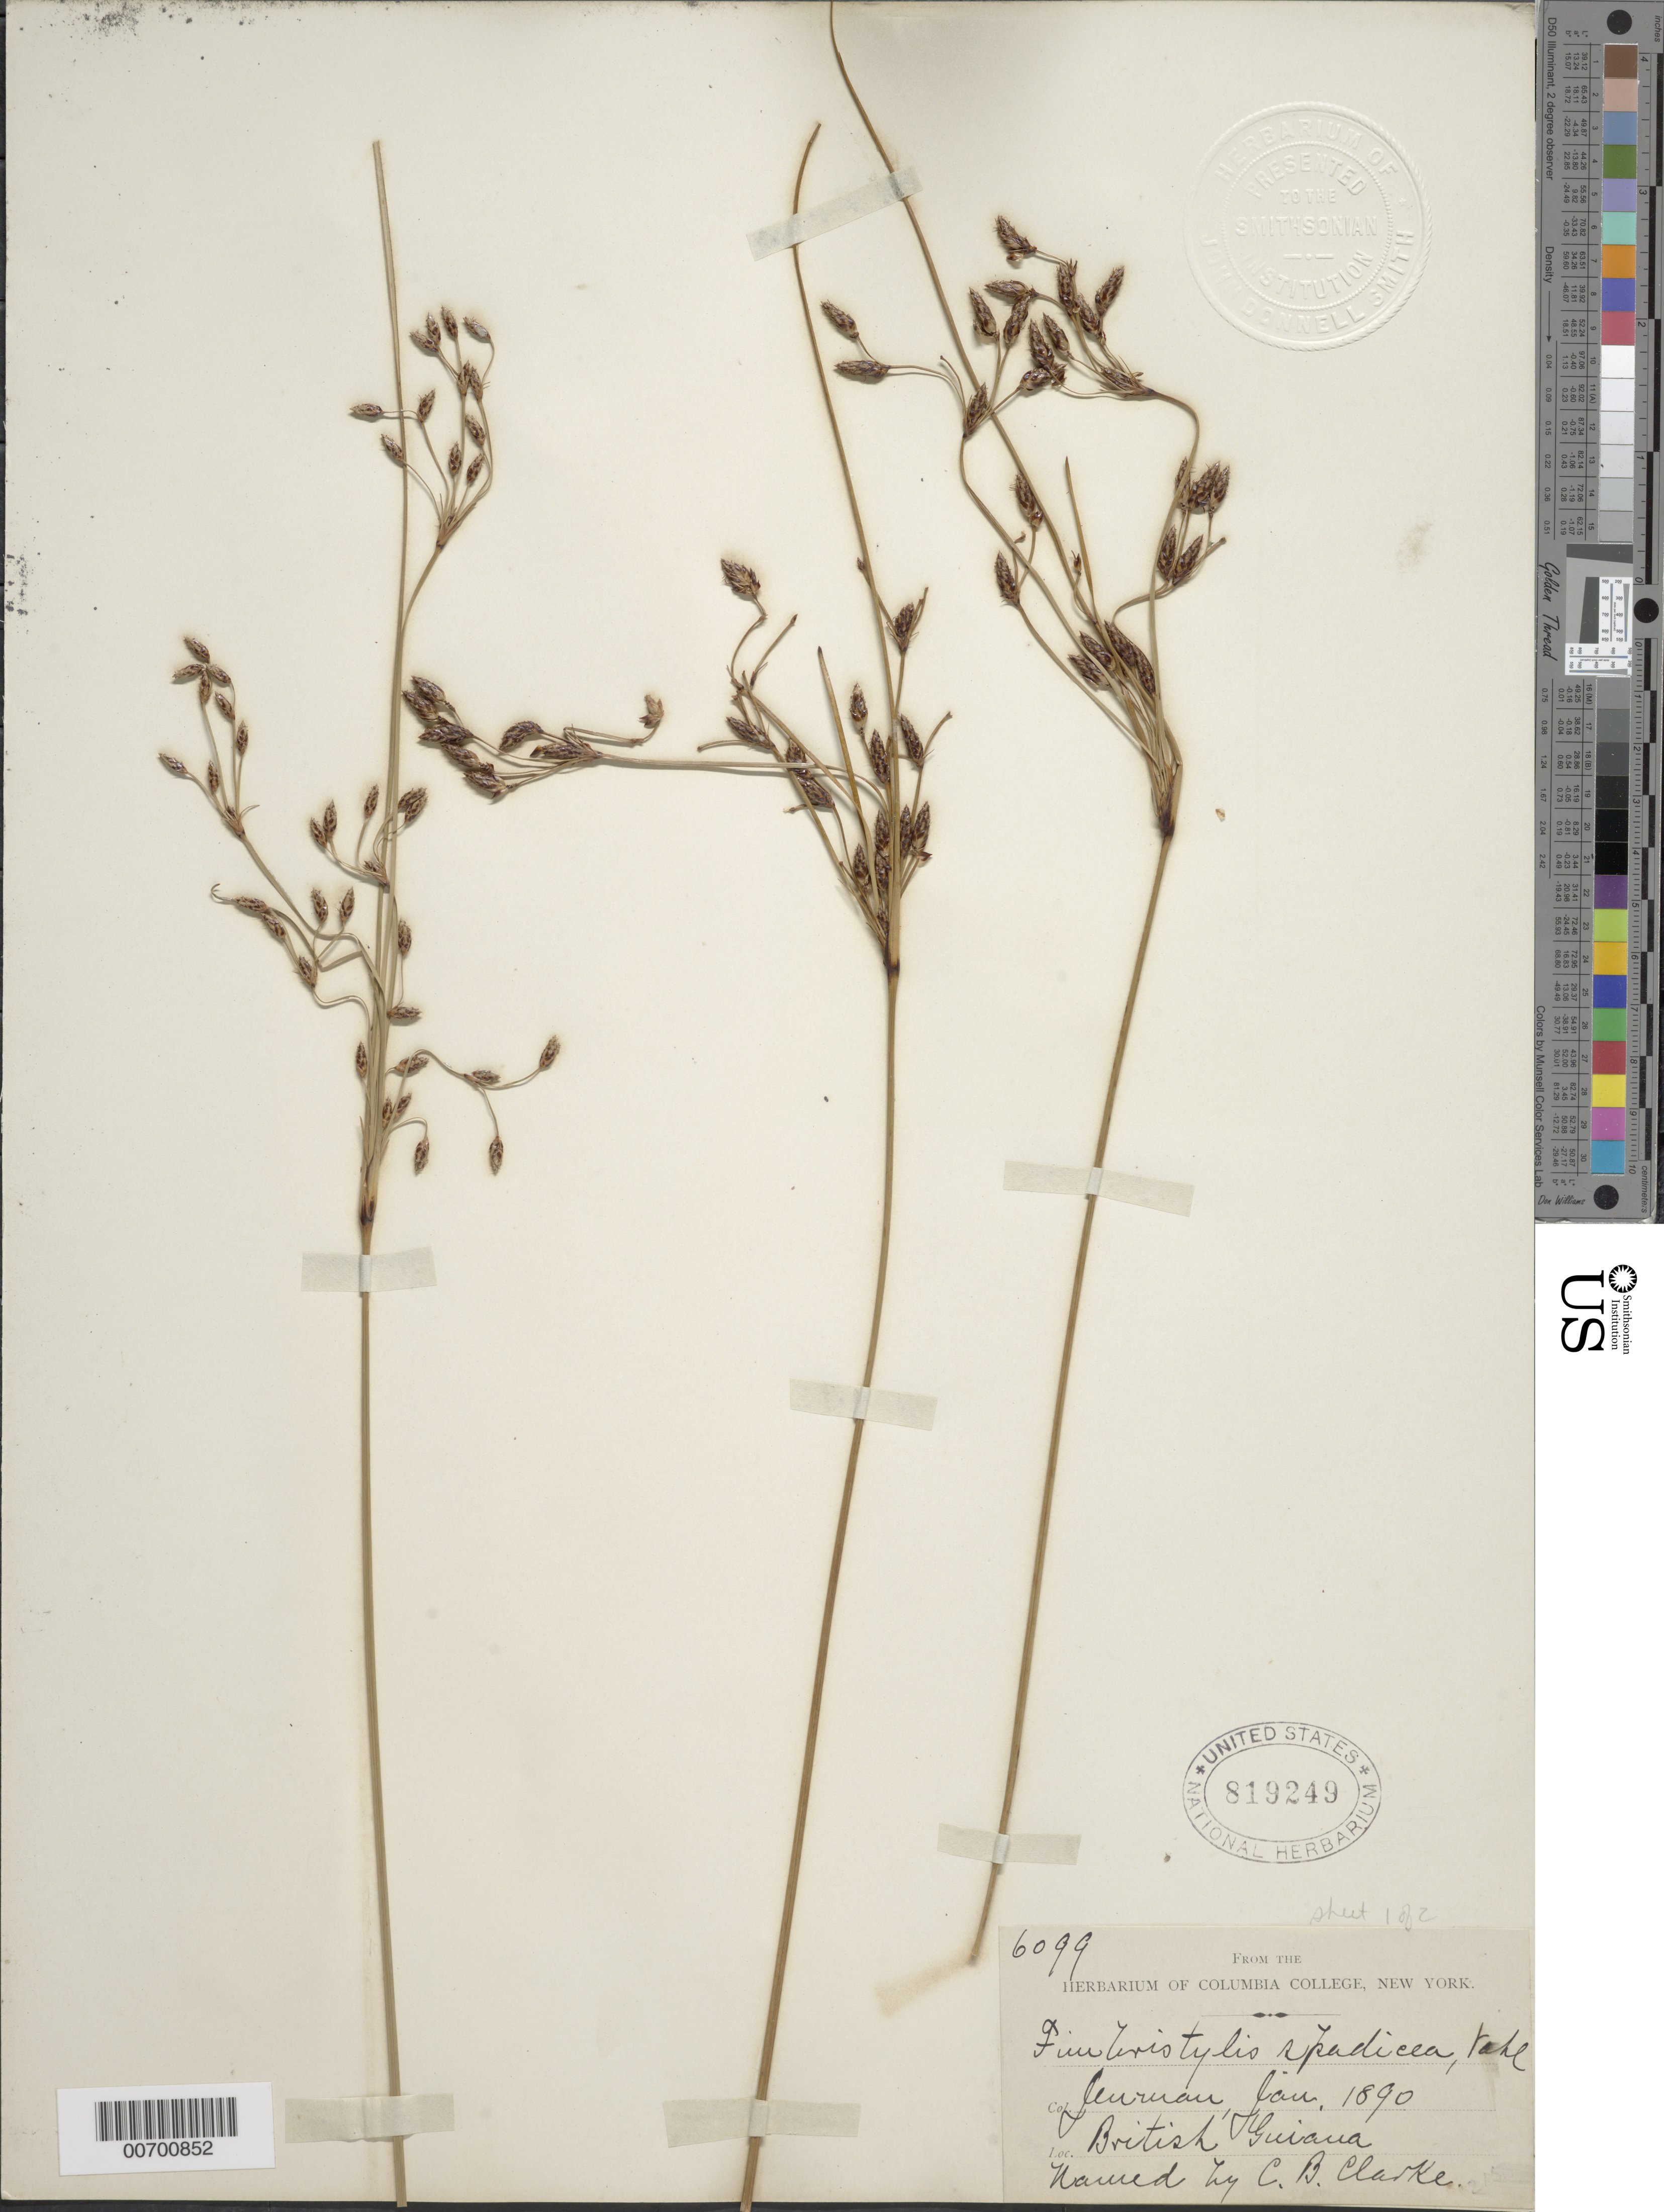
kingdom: Plantae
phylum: Tracheophyta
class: Liliopsida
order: Poales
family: Cyperaceae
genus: Fimbristylis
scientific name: Fimbristylis spadicea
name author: (L.) Vahl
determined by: Clarke, C. B.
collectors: G. S. Jenman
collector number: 6099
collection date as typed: June 1890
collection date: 1890-06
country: Guyana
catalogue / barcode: US 819249